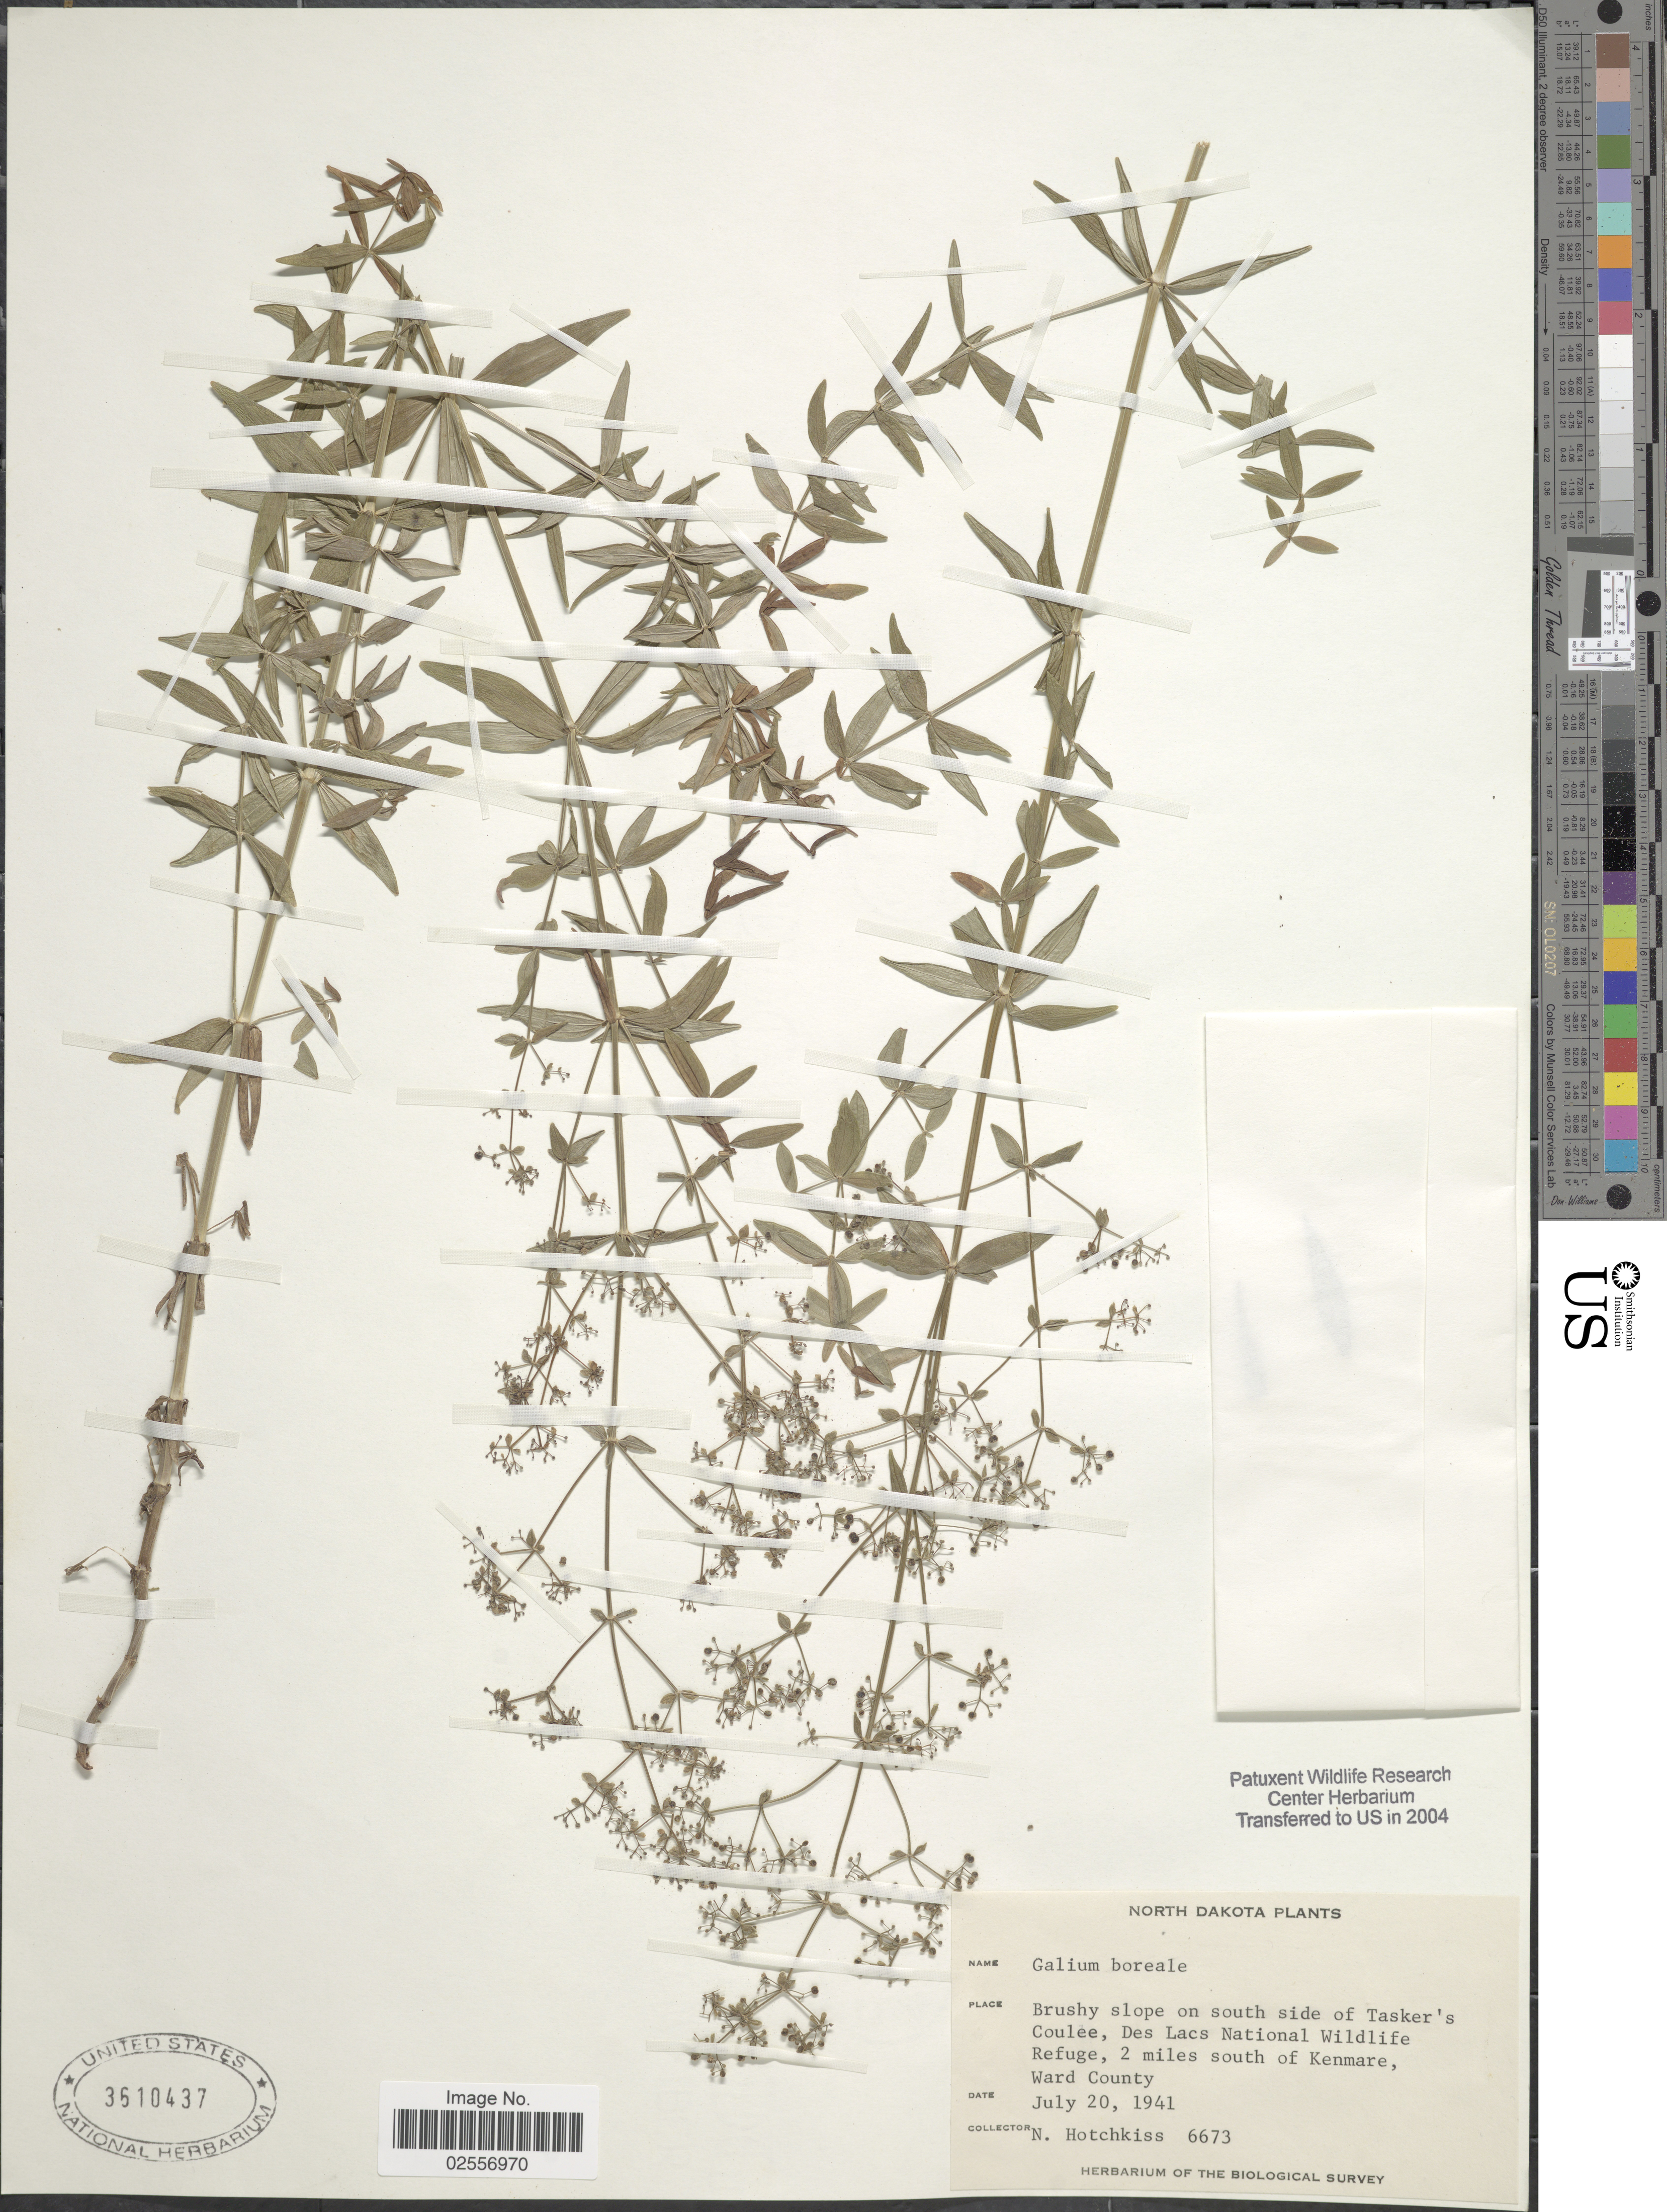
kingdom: Plantae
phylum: Tracheophyta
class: Magnoliopsida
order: Gentianales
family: Rubiaceae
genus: Galium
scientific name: Galium boreale L.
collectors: N. Hotchkiss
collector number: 6673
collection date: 1941-07-20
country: United States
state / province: North Dakota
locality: South side of Tasker's Coulee, Des Lacs National Wildlife Refuge, 2 miles south of Kenmare, Ward County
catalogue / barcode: US 3610437